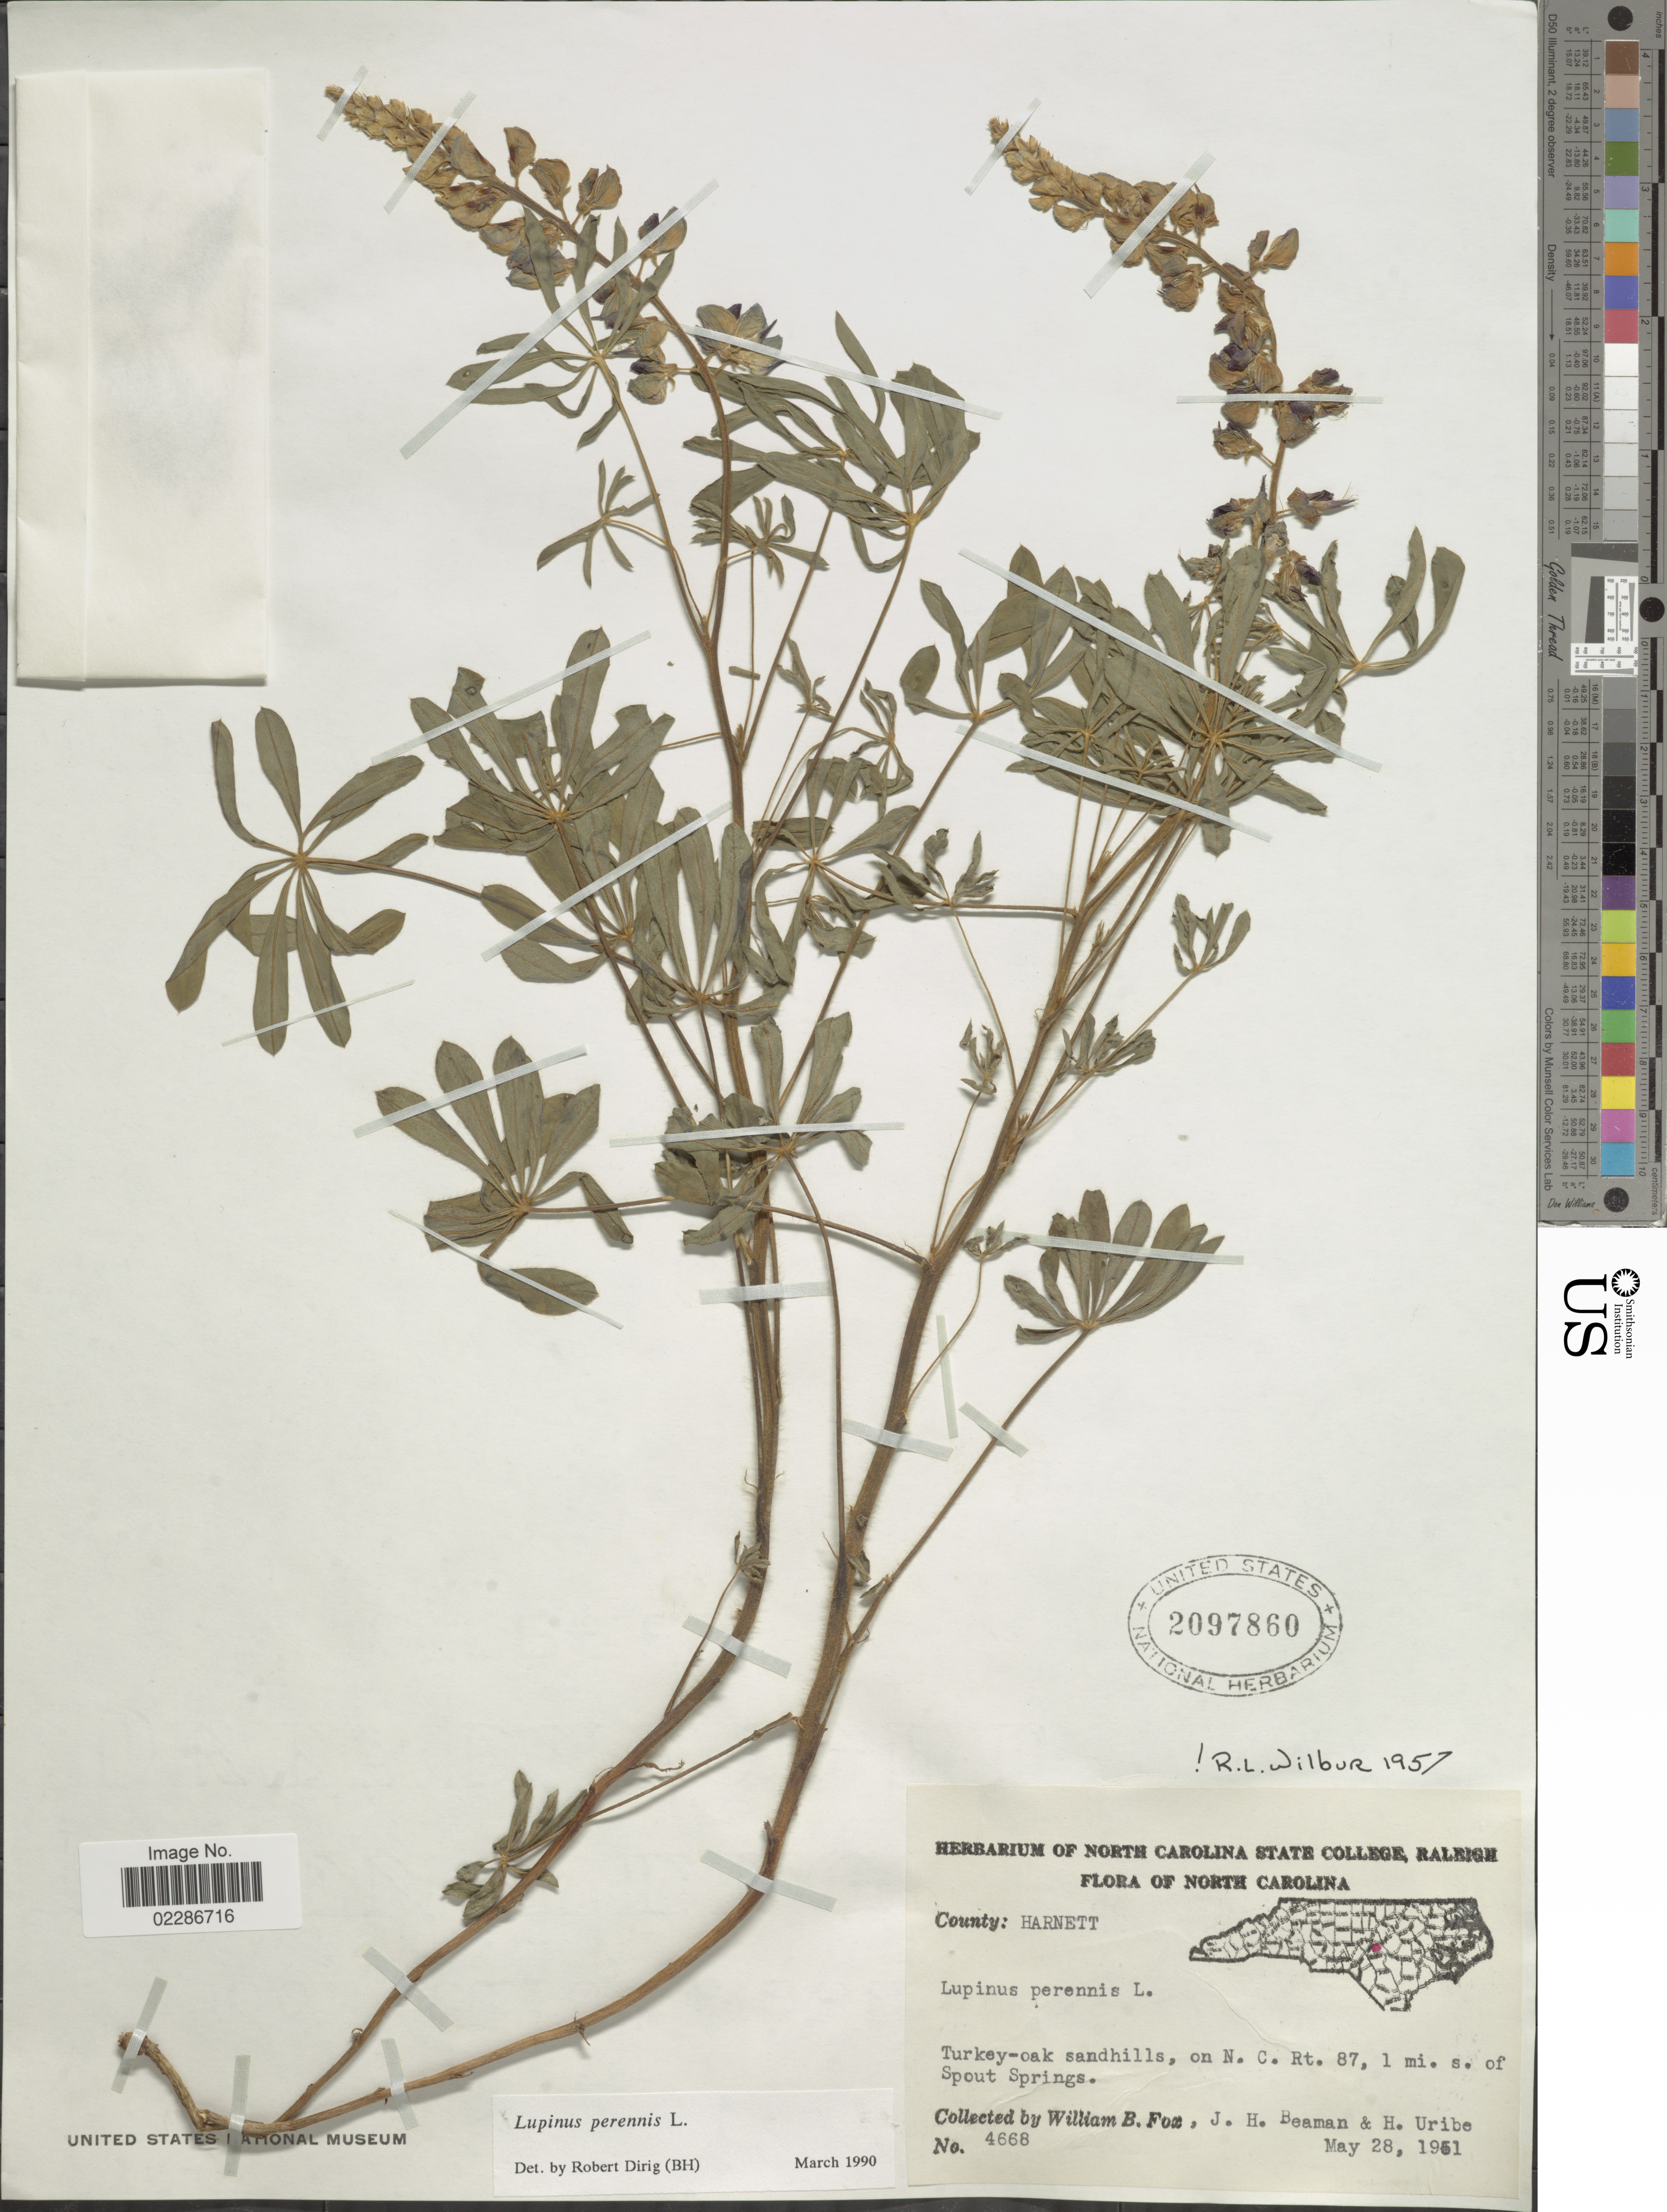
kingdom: Plantae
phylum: Tracheophyta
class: Magnoliopsida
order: Fabales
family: Fabaceae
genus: Lupinus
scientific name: Lupinus perennis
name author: L.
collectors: W. B. Fox, J. H. Beaman & H. Uribe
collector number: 4668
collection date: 1951-05-28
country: United States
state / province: North Carolina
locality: Harnett, Turkey-oak sandhills, on N.C. Rt 87, 1 mi s. of Spout Springs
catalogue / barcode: US 2097860